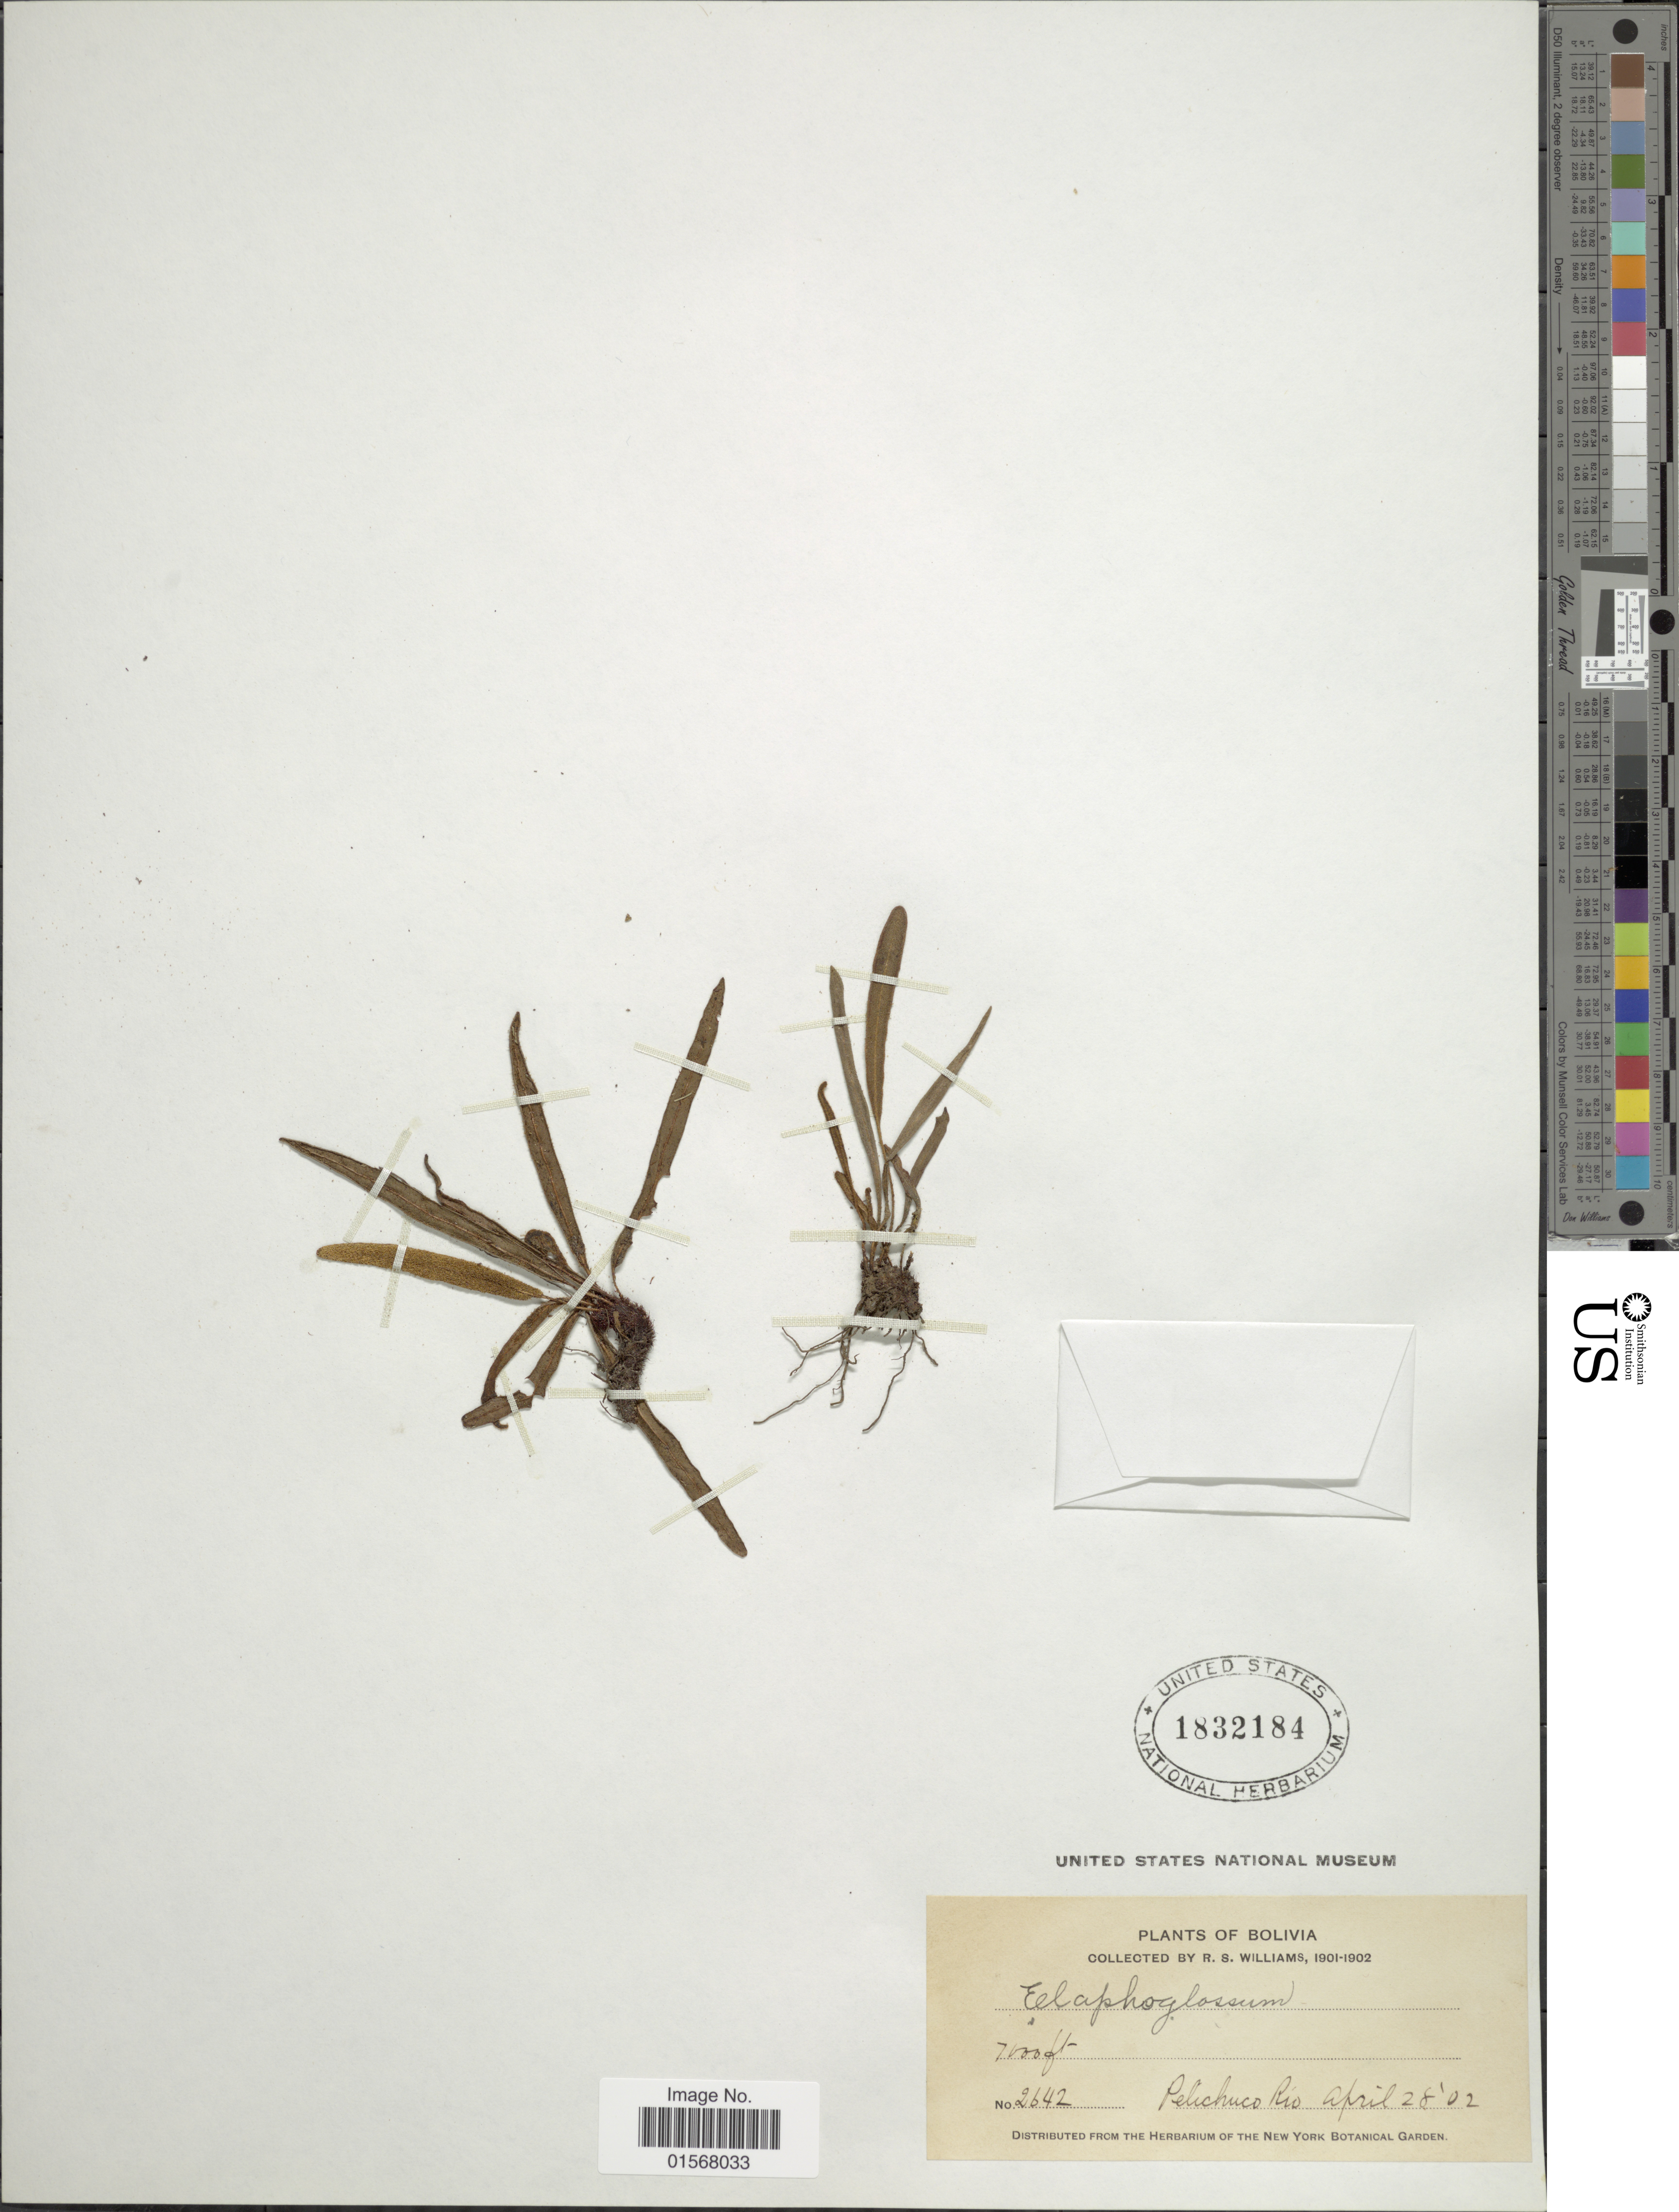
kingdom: Plantae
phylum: Tracheophyta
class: Polypodiopsida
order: Polypodiales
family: Dryopteridaceae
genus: Elaphoglossum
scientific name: Elaphoglossum tenuiculum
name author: (Fée) Baker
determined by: Vasco, A.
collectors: R. S. Williams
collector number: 2642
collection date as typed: Apr. 28, 1902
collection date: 1902-04-28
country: Bolivia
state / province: La Paz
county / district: Franz Tamayo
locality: Rio Pelechuco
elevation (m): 2134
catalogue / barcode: US 1832184